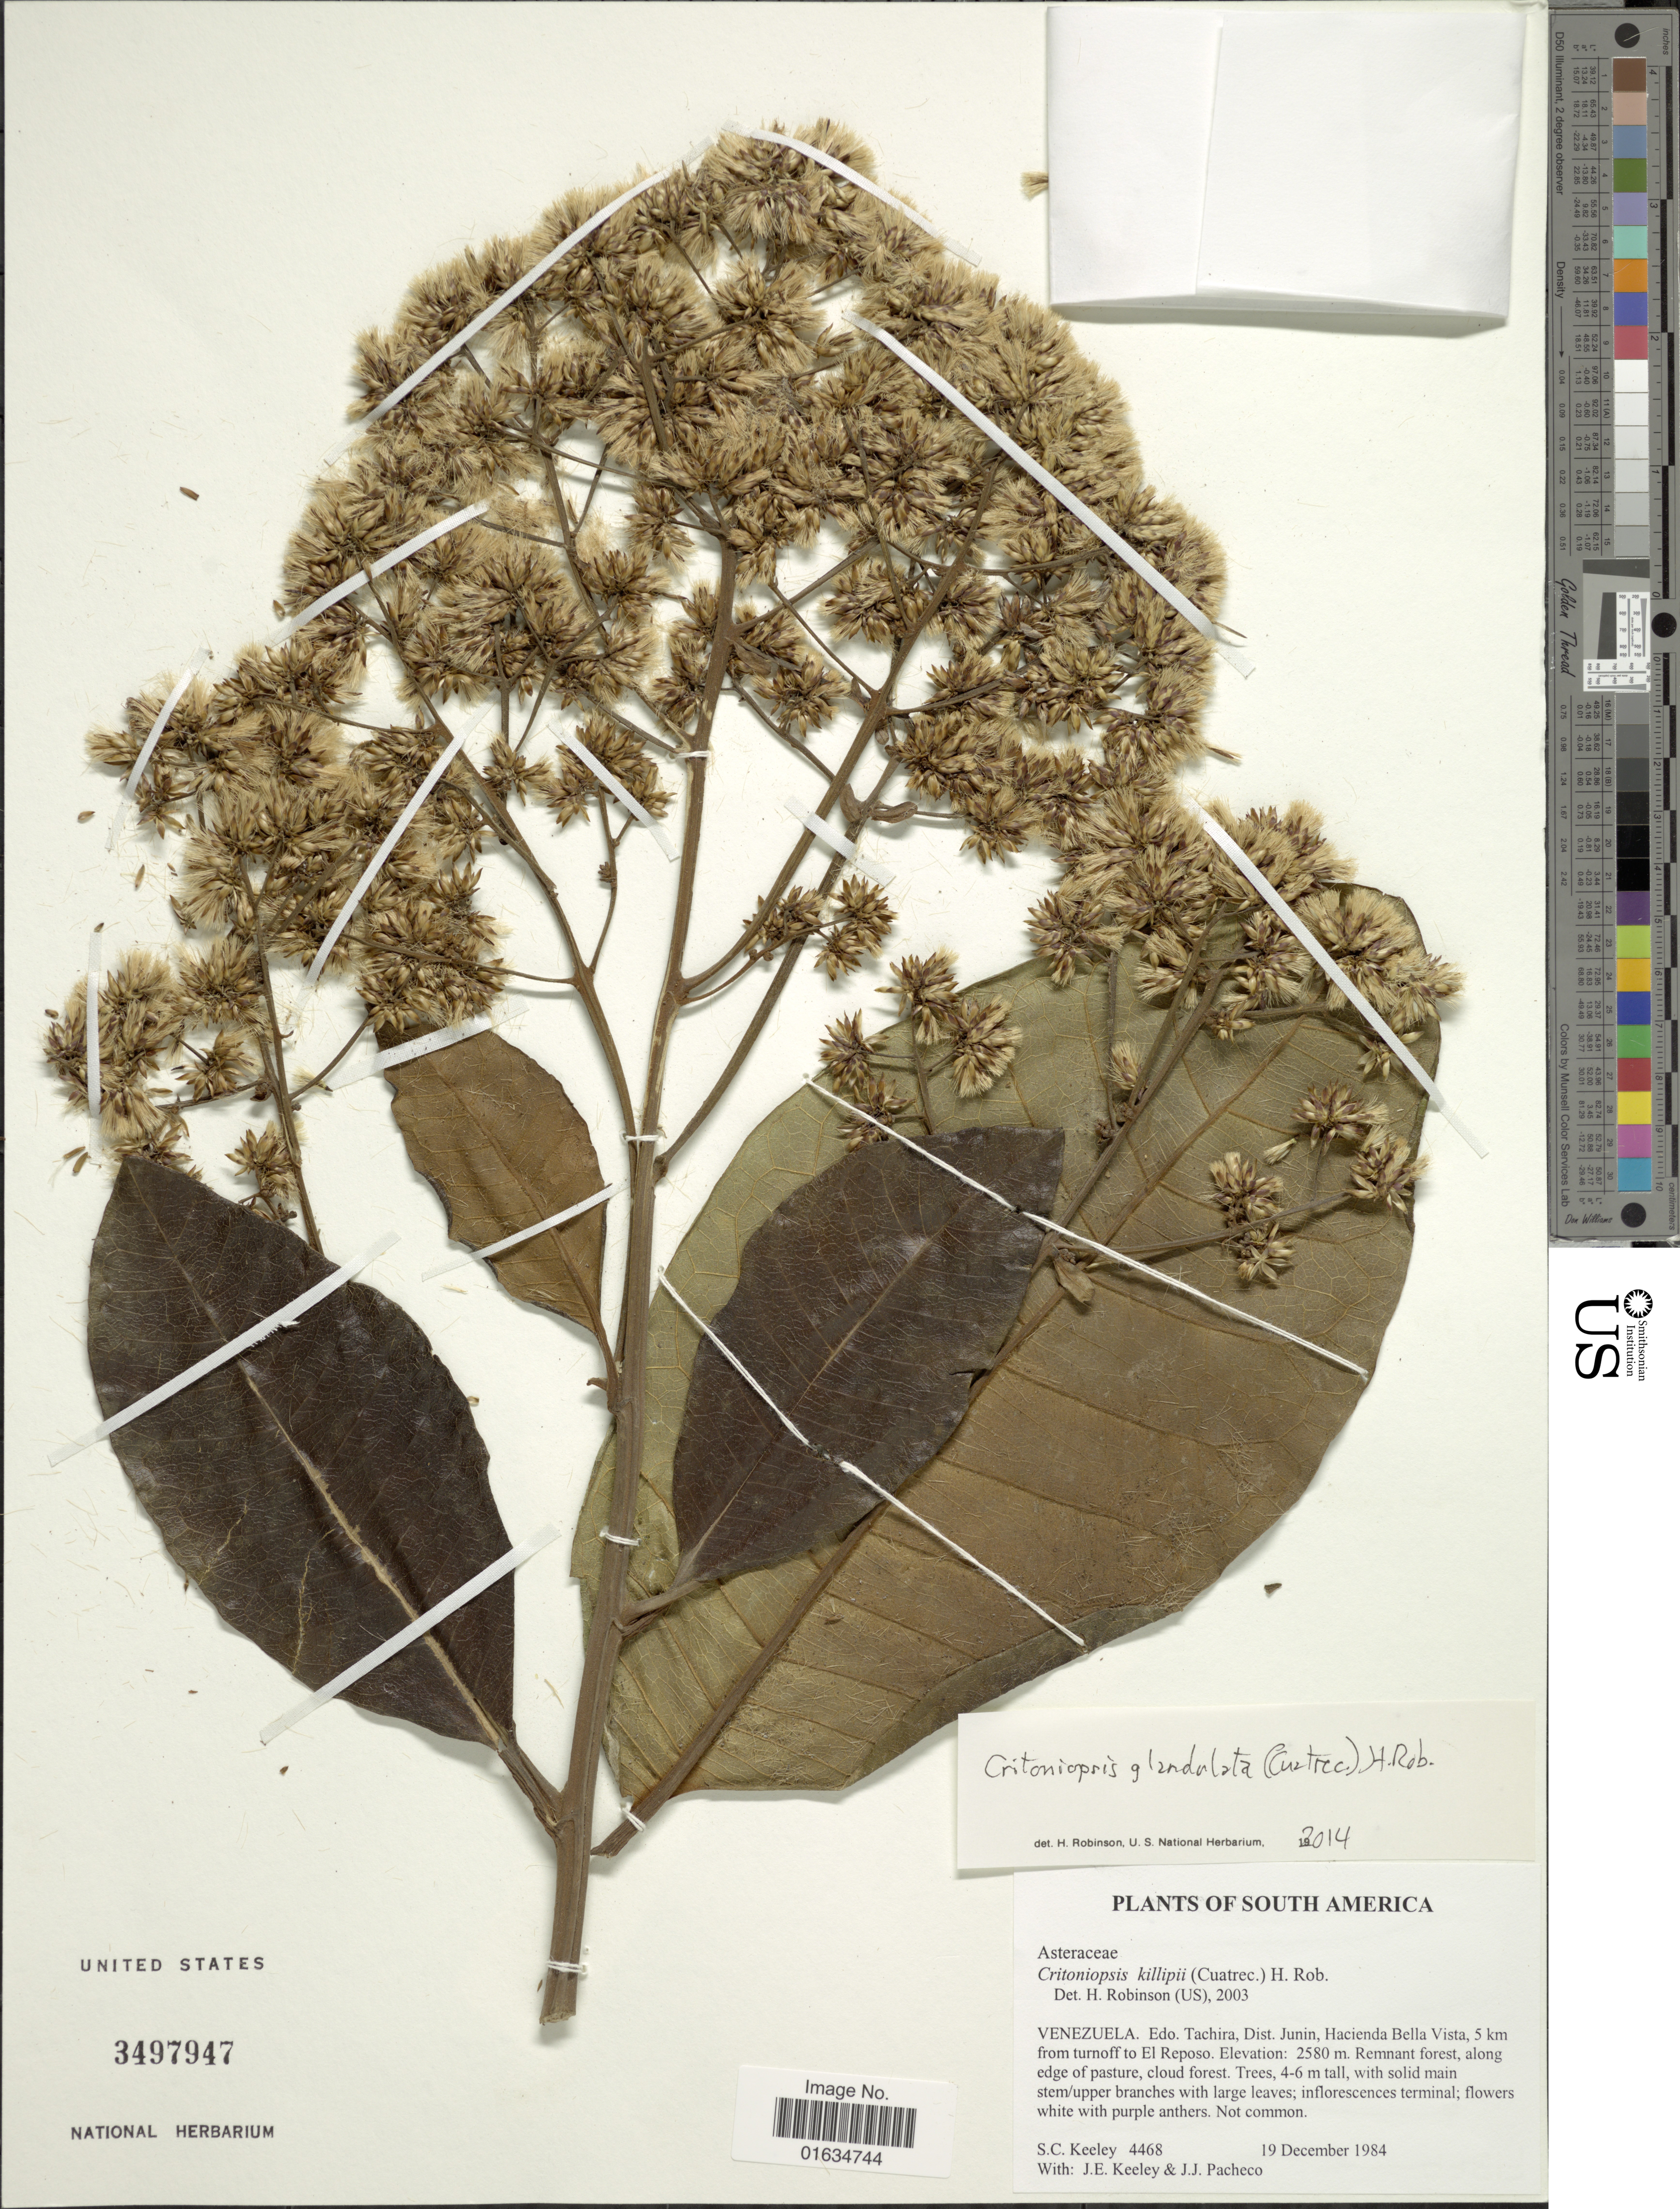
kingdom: Plantae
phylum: Tracheophyta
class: Magnoliopsida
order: Asterales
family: Asteraceae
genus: Critoniopsis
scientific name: Critoniopsis glandulata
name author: (Cuatrec.) H. Rob.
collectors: S. C. Keeley, J. E. Keeley & J. Pacheco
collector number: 4468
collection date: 1984-12-19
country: Venezuela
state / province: Tachira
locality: Dist. Junin, hacienda Bella Vista, 5 km from turnoff to El Reposo.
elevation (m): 2580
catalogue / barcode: US 3497947